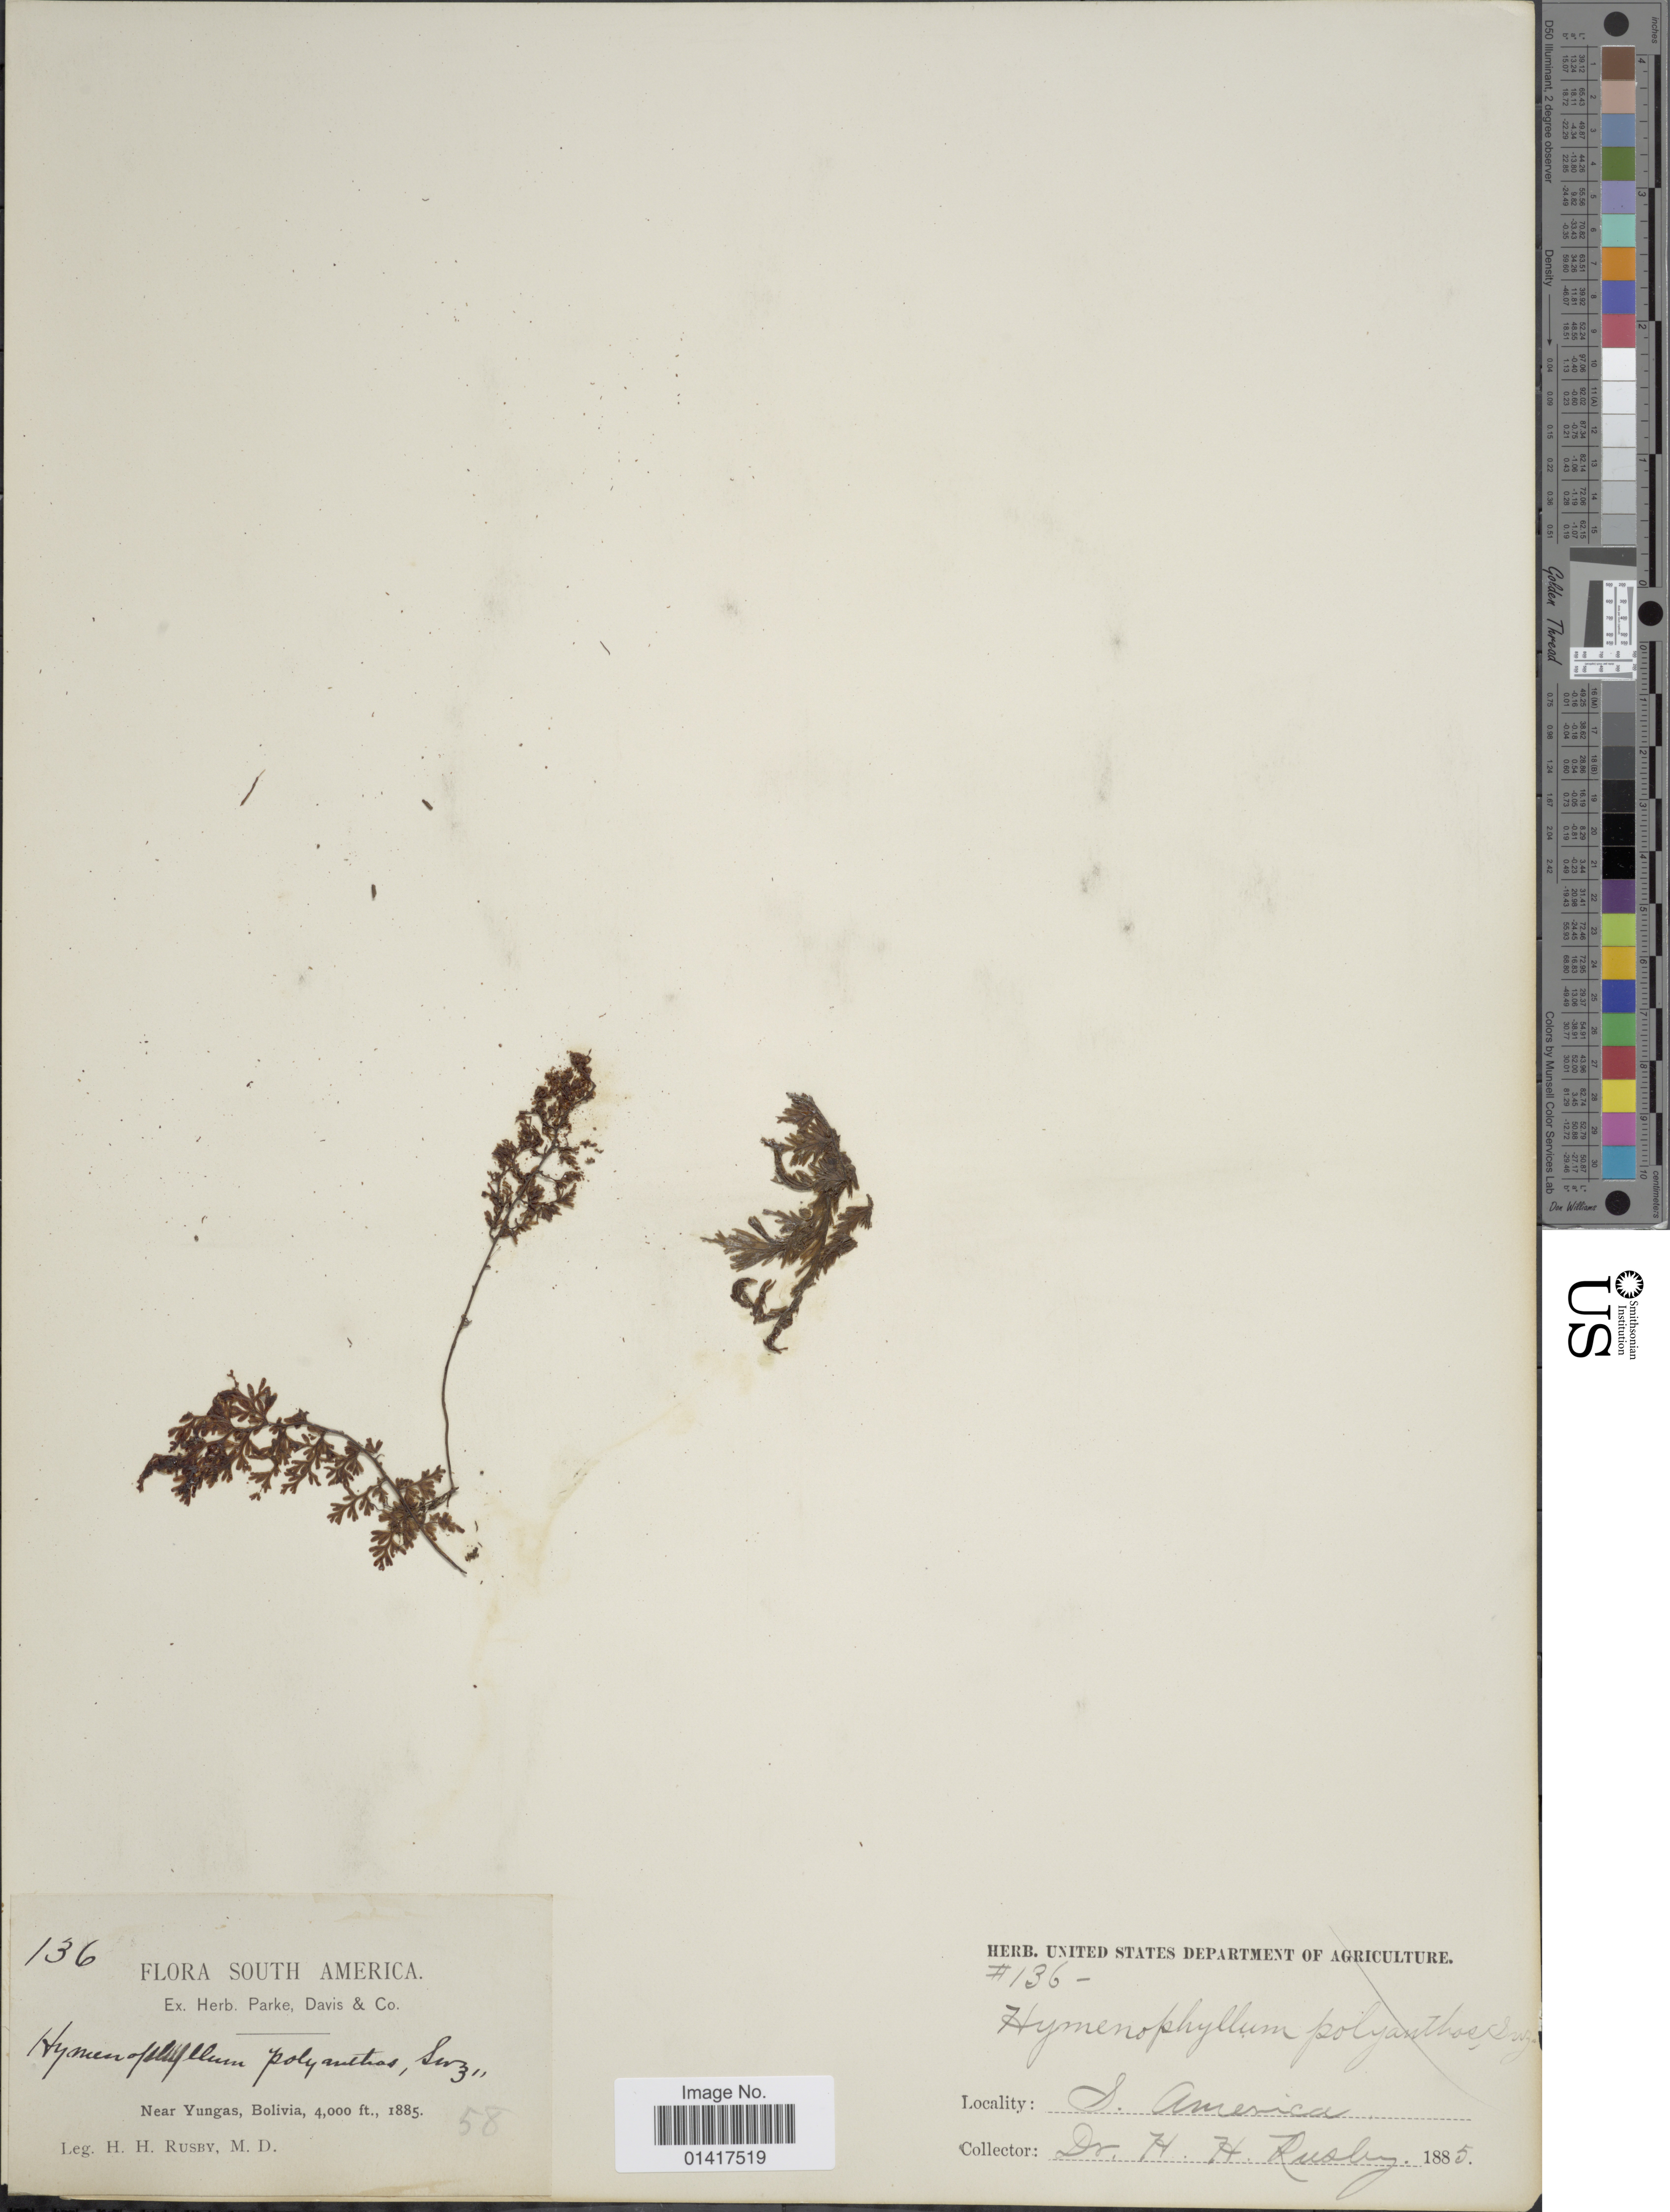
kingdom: Plantae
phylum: Tracheophyta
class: Polypodiopsida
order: Hymenophyllales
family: Hymenophyllaceae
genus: Hymenophyllum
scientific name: Hymenophyllum sp.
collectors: H. H. Rusby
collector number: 136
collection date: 1885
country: Bolivia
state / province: La Paz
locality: Near Yungas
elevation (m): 1219